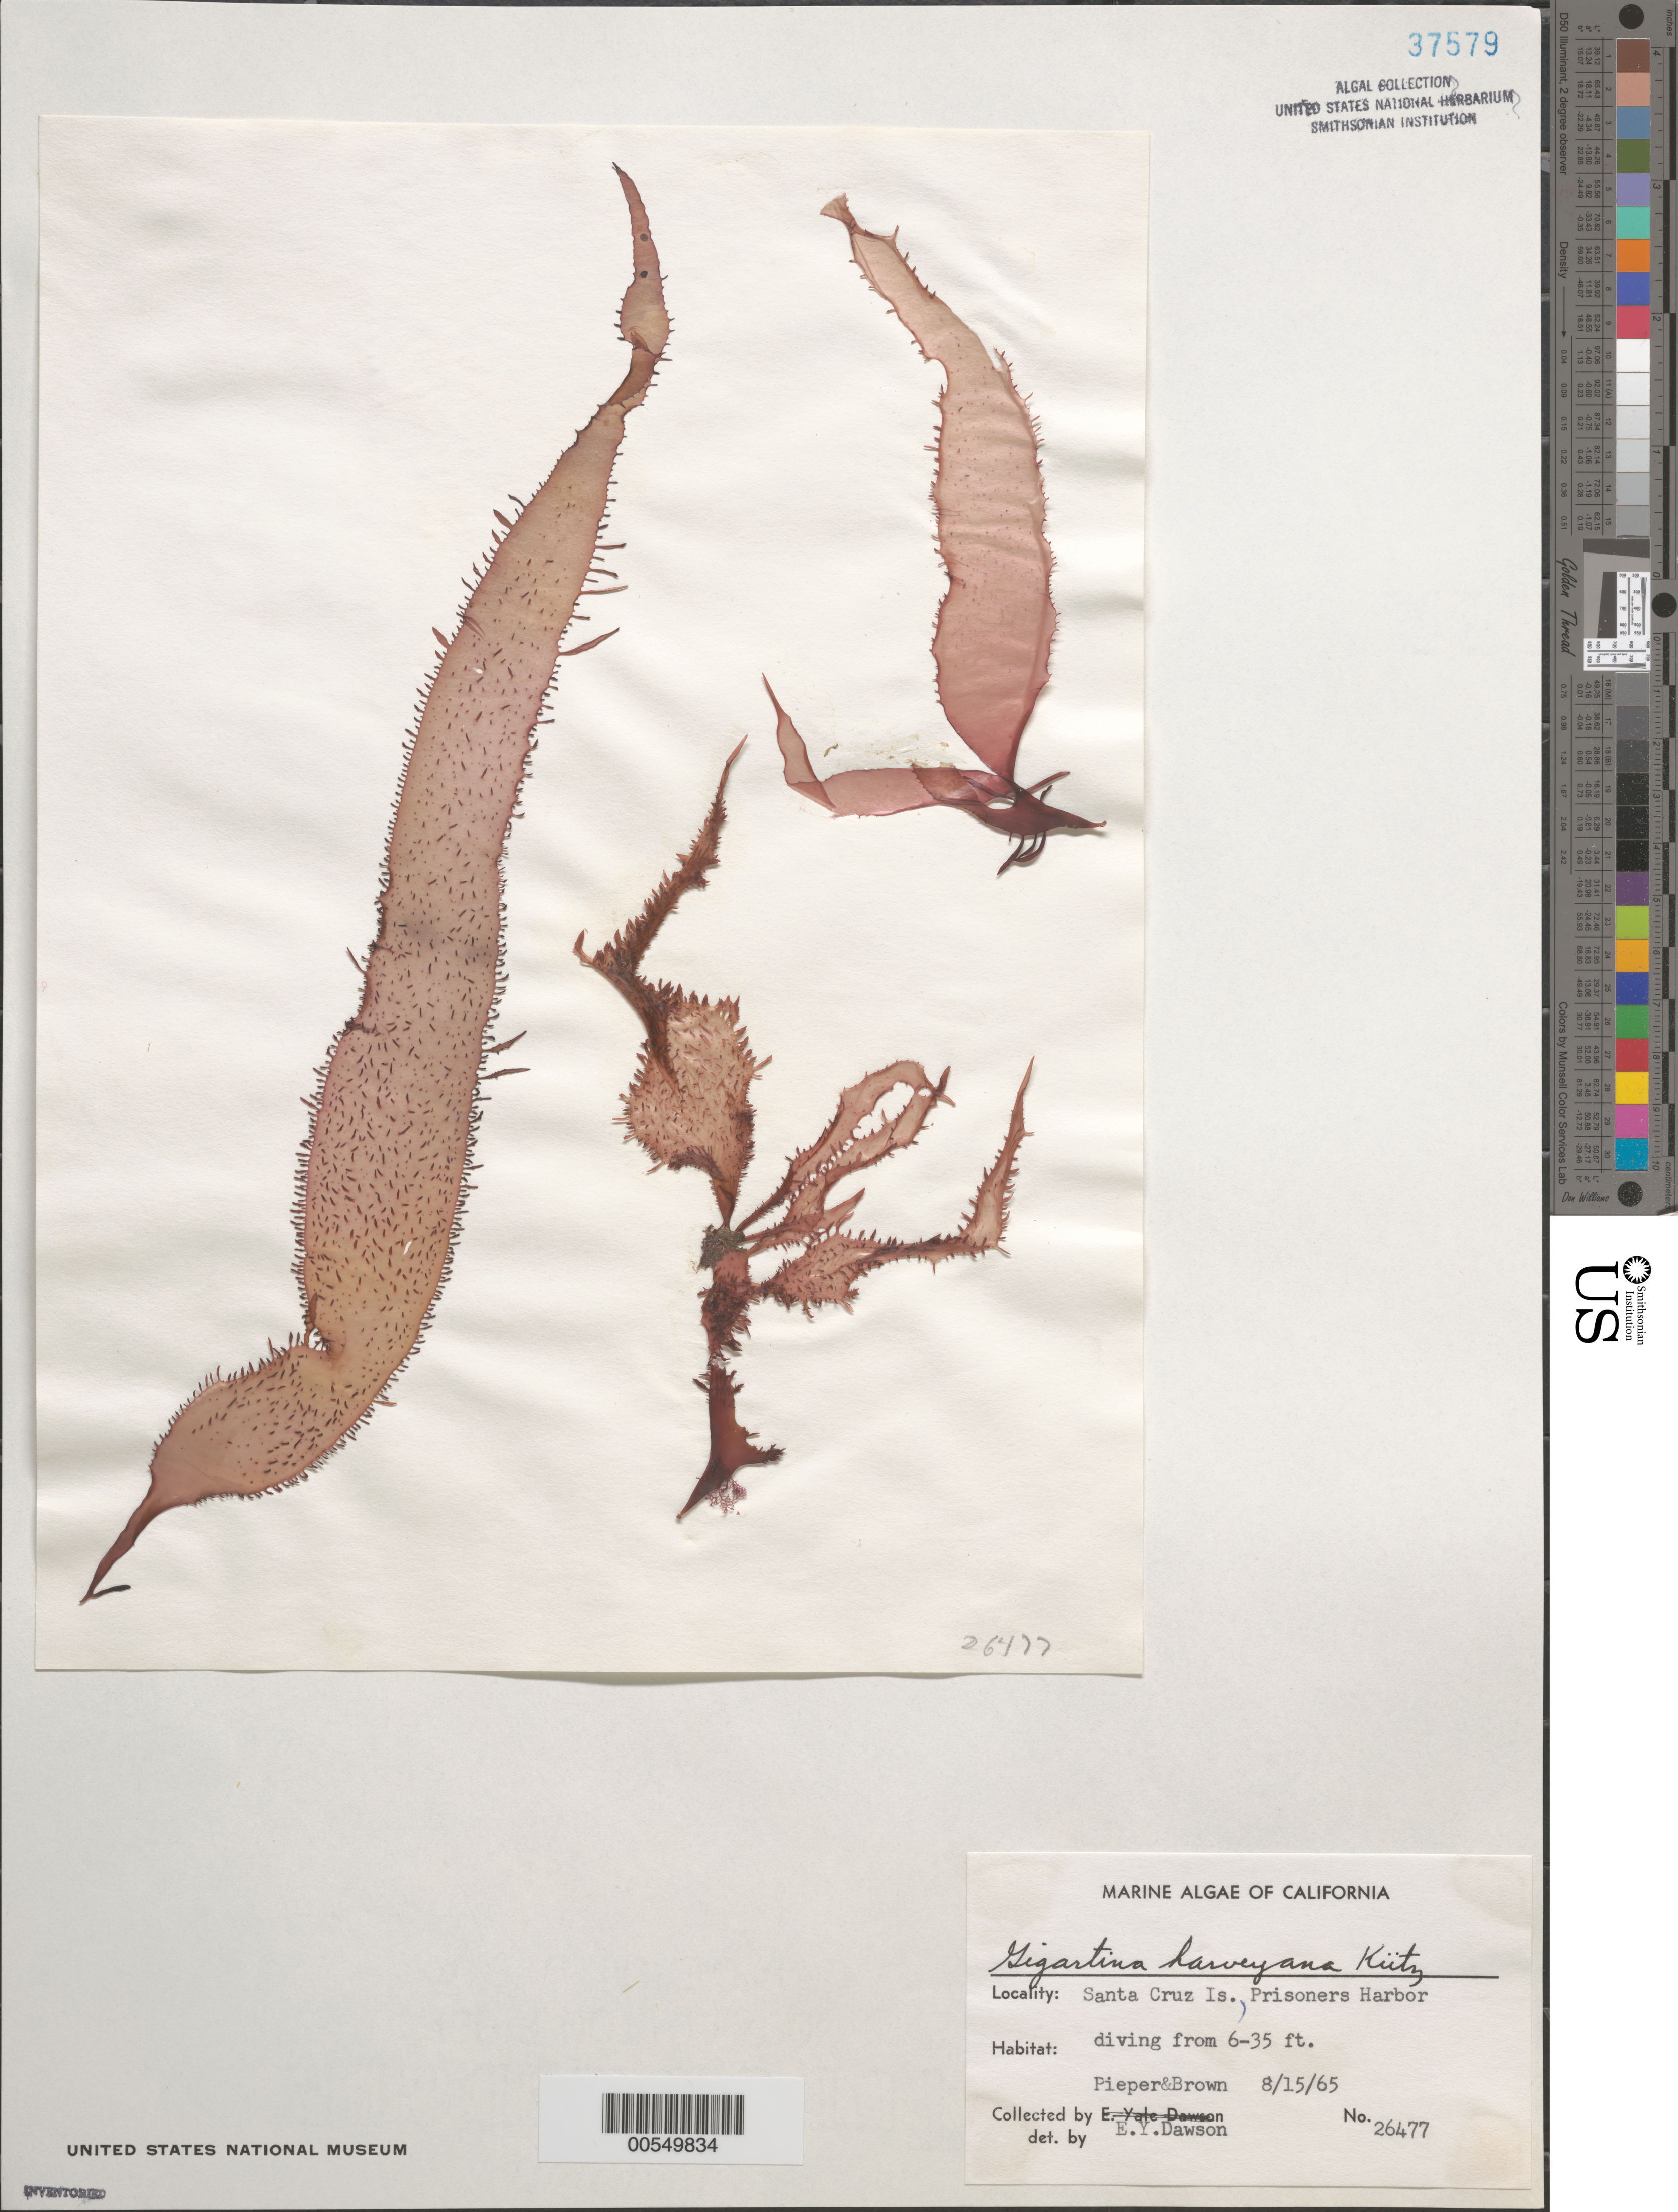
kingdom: Plantae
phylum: Rhodophyta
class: Florideophyceae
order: Gigartinales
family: Gigartinaceae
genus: Chondracanthus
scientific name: Chondracanthus harveyanus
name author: (Kütz.) Guiry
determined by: Algae name updating Project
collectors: D. Pieper & D. Brown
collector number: EYD 26477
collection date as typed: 15 Aug 1965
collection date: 1965-08-15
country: United States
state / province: California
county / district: Santa Barbara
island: Santa Cruz Island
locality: Prisoner's Harbor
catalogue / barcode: US 37579